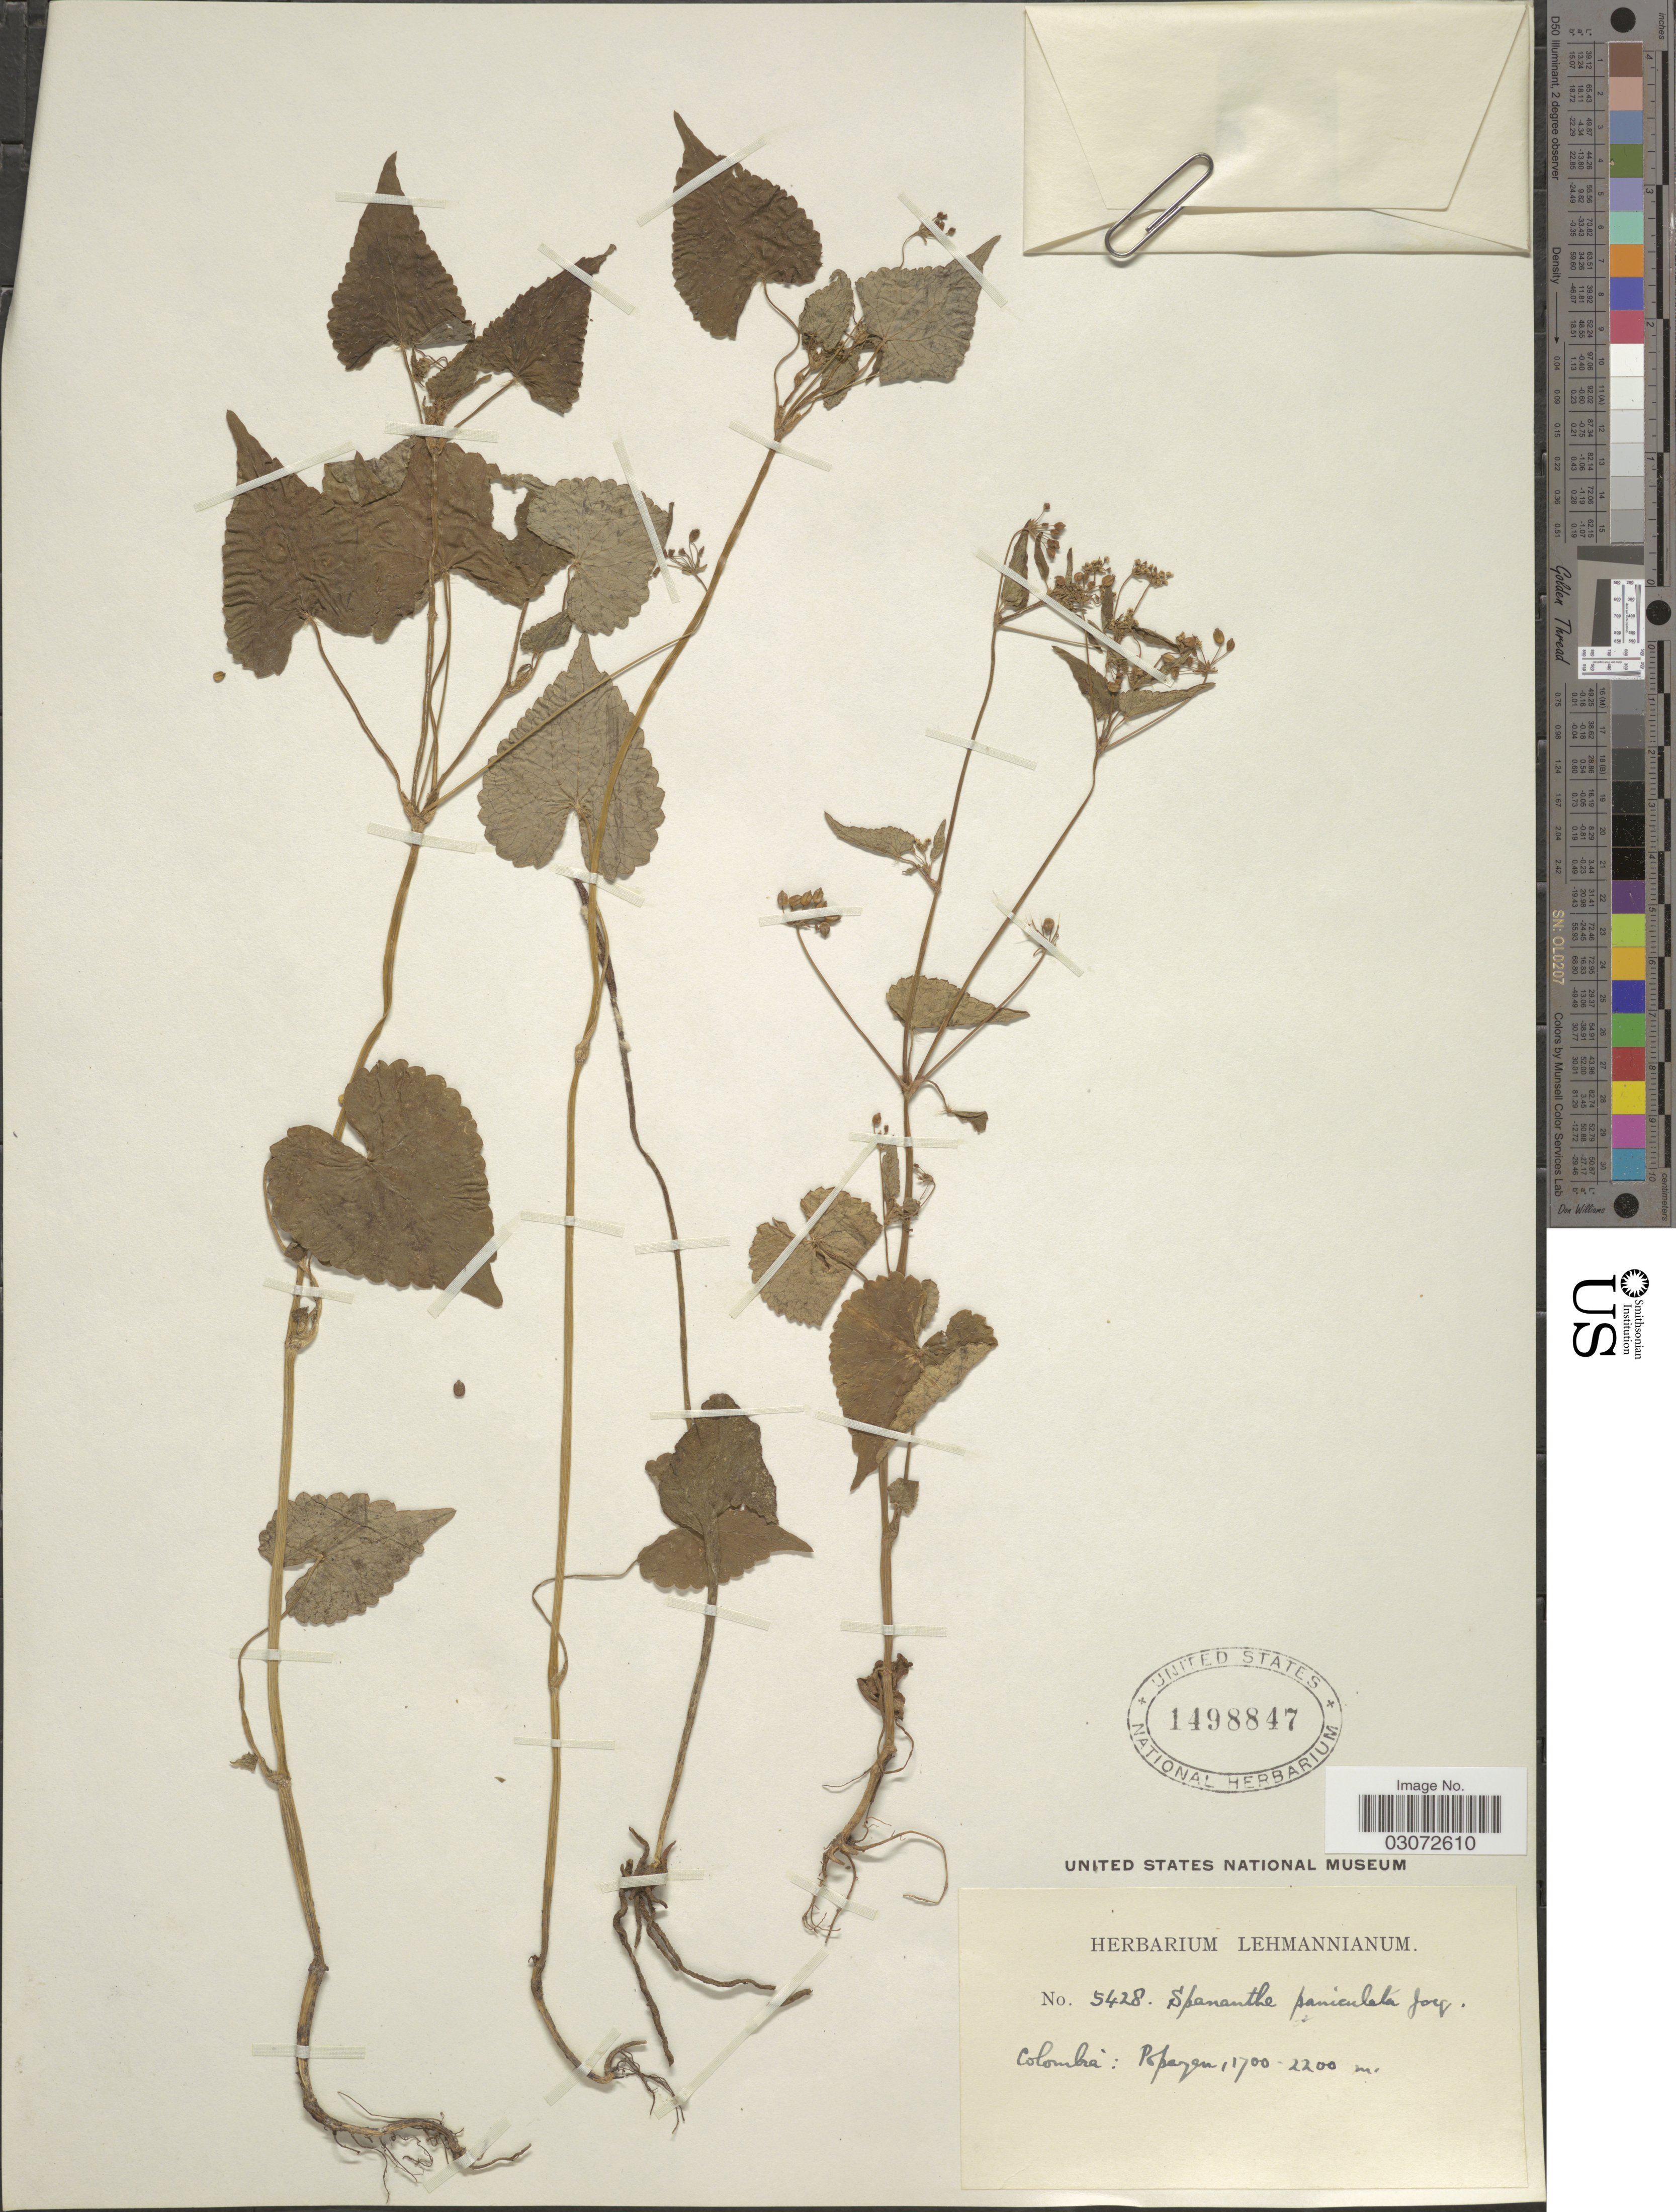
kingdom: Plantae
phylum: Tracheophyta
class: Magnoliopsida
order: Apiales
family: Apiaceae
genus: Spananthe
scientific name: Spananthe paniculata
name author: Jacq.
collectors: ex herb. Lehmannianum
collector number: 5428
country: Colombia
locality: Popayan.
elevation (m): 1700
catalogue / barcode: US 1498847